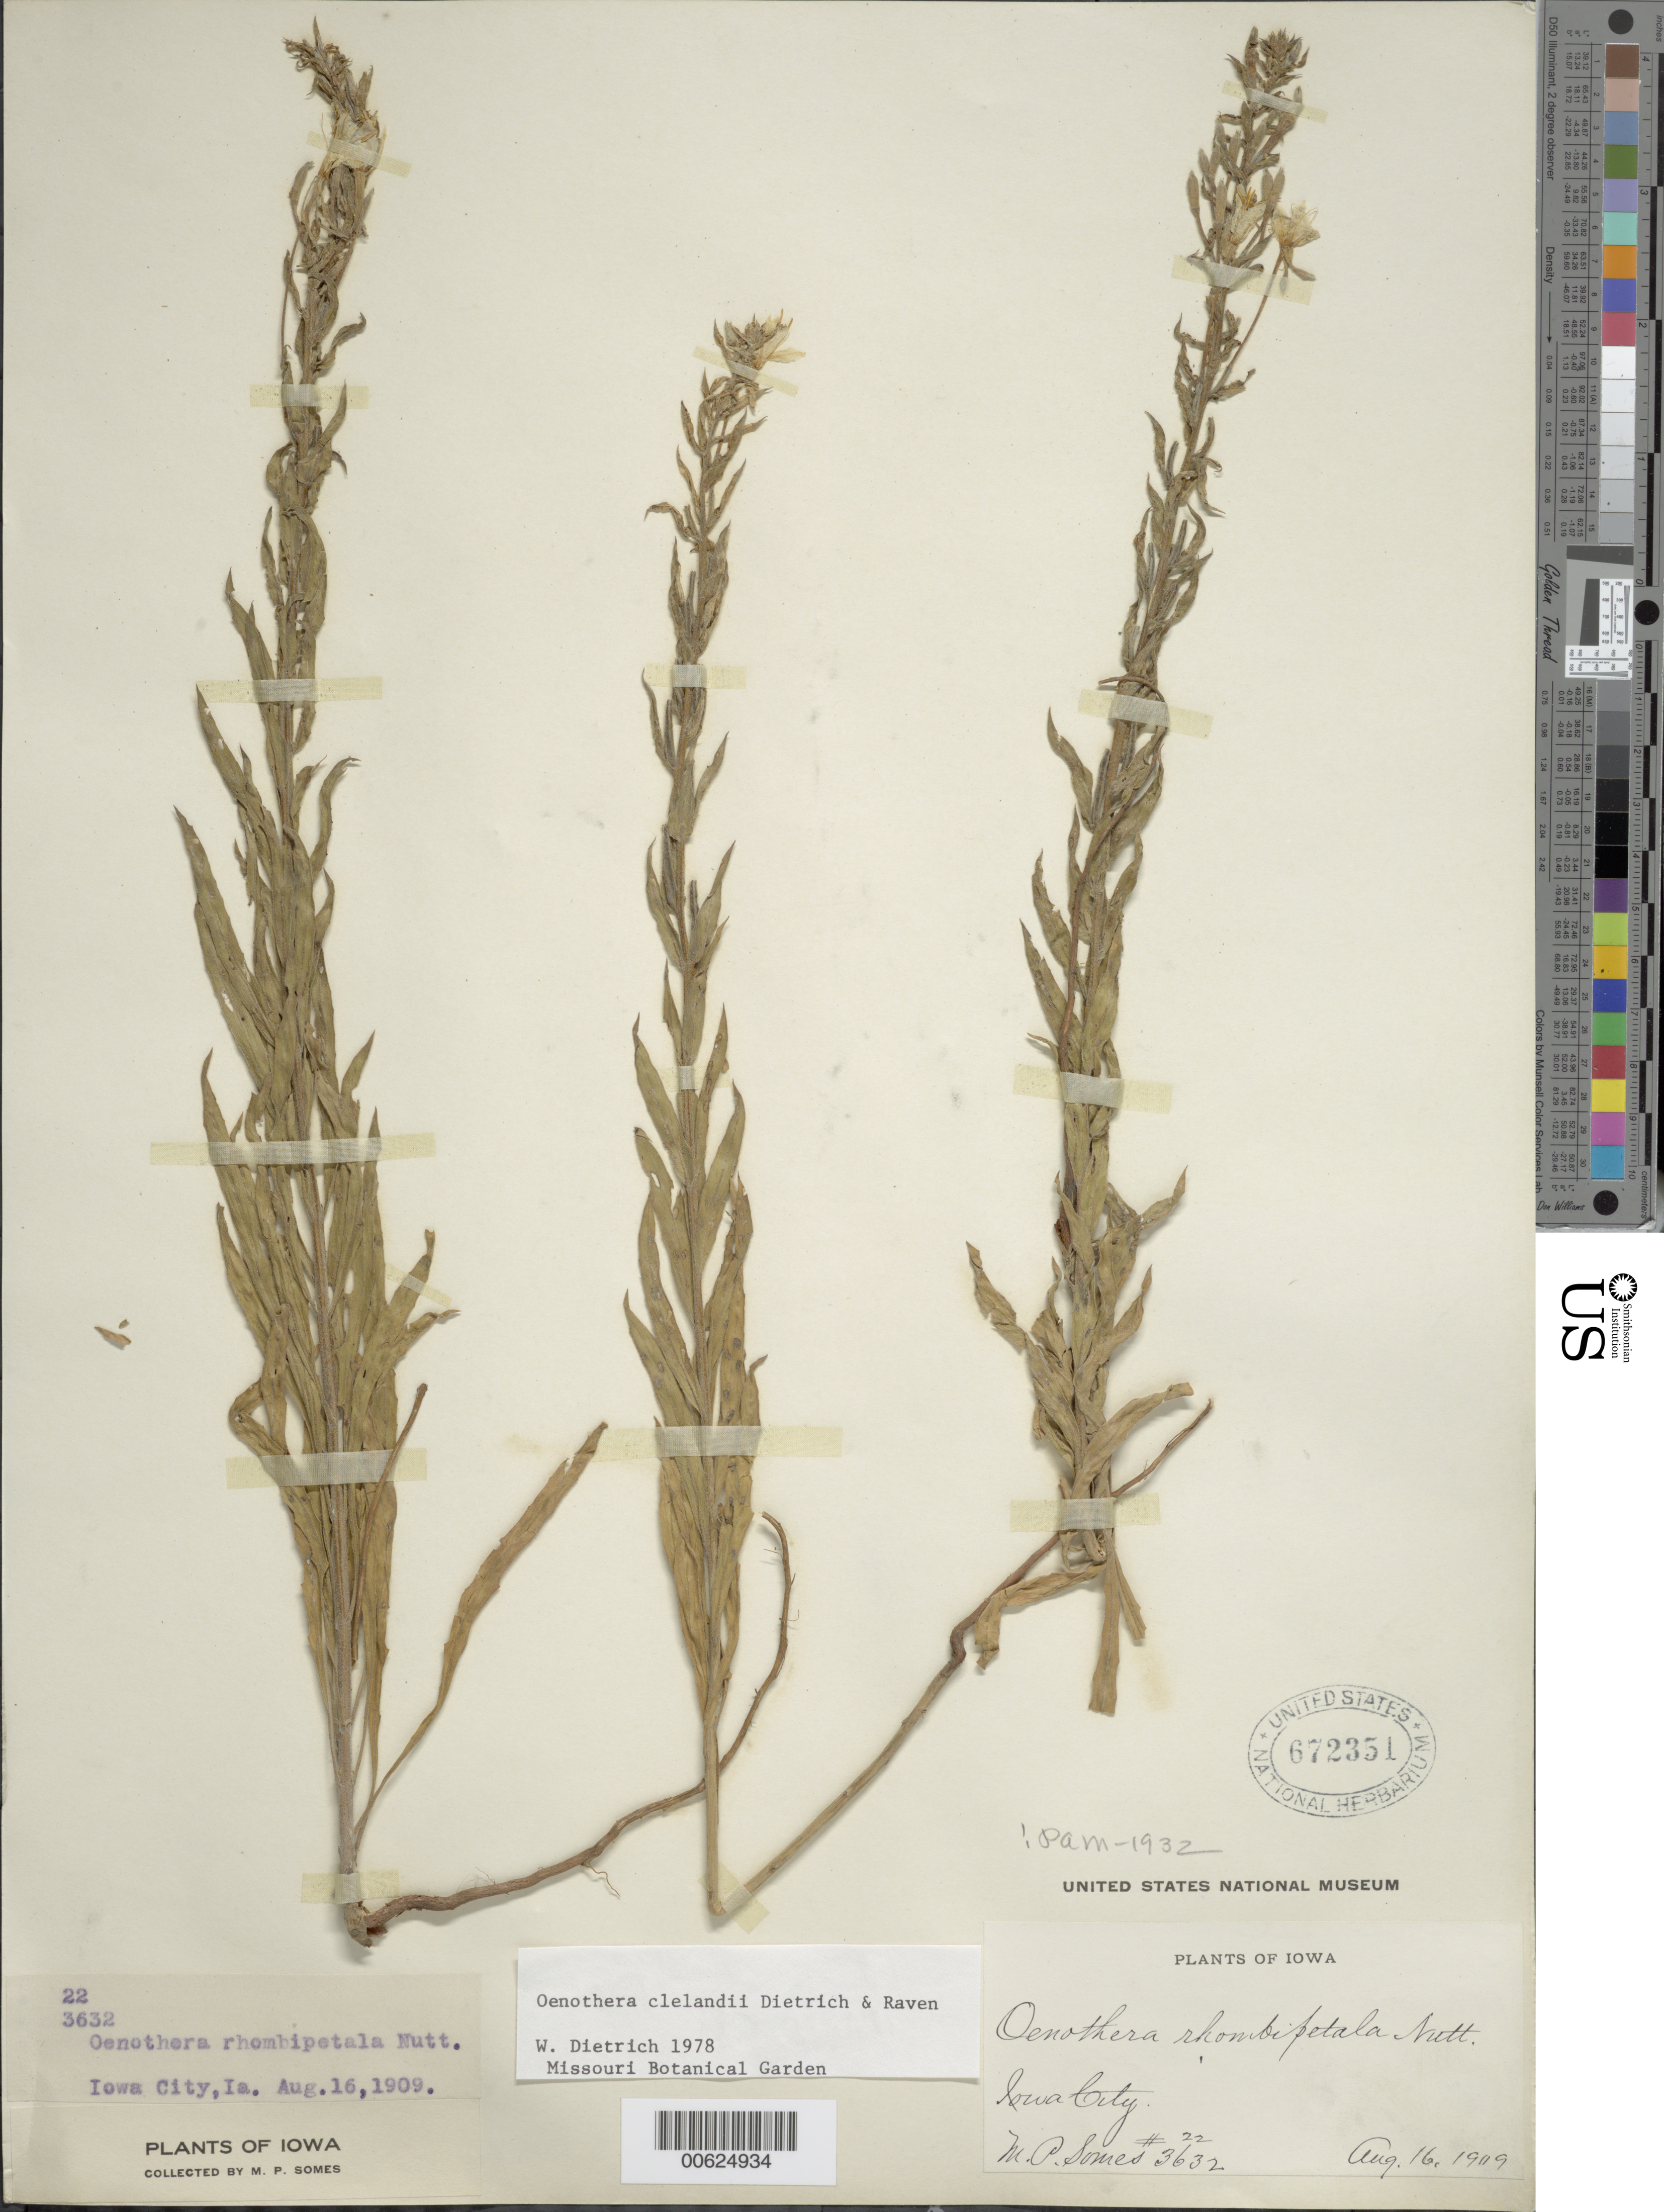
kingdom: Plantae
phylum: Tracheophyta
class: Magnoliopsida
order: Myrtales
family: Onagraceae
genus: Oenothera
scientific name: Oenothera clelandii W. Dietr., P.H. Raven & W.L. Wagner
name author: W. Dietr. et al.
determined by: Dietrich, W.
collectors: M. Somes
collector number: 3632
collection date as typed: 16 Aug 1909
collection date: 1909-08-16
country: United States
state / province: Iowa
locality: Iowa City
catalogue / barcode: US 672351